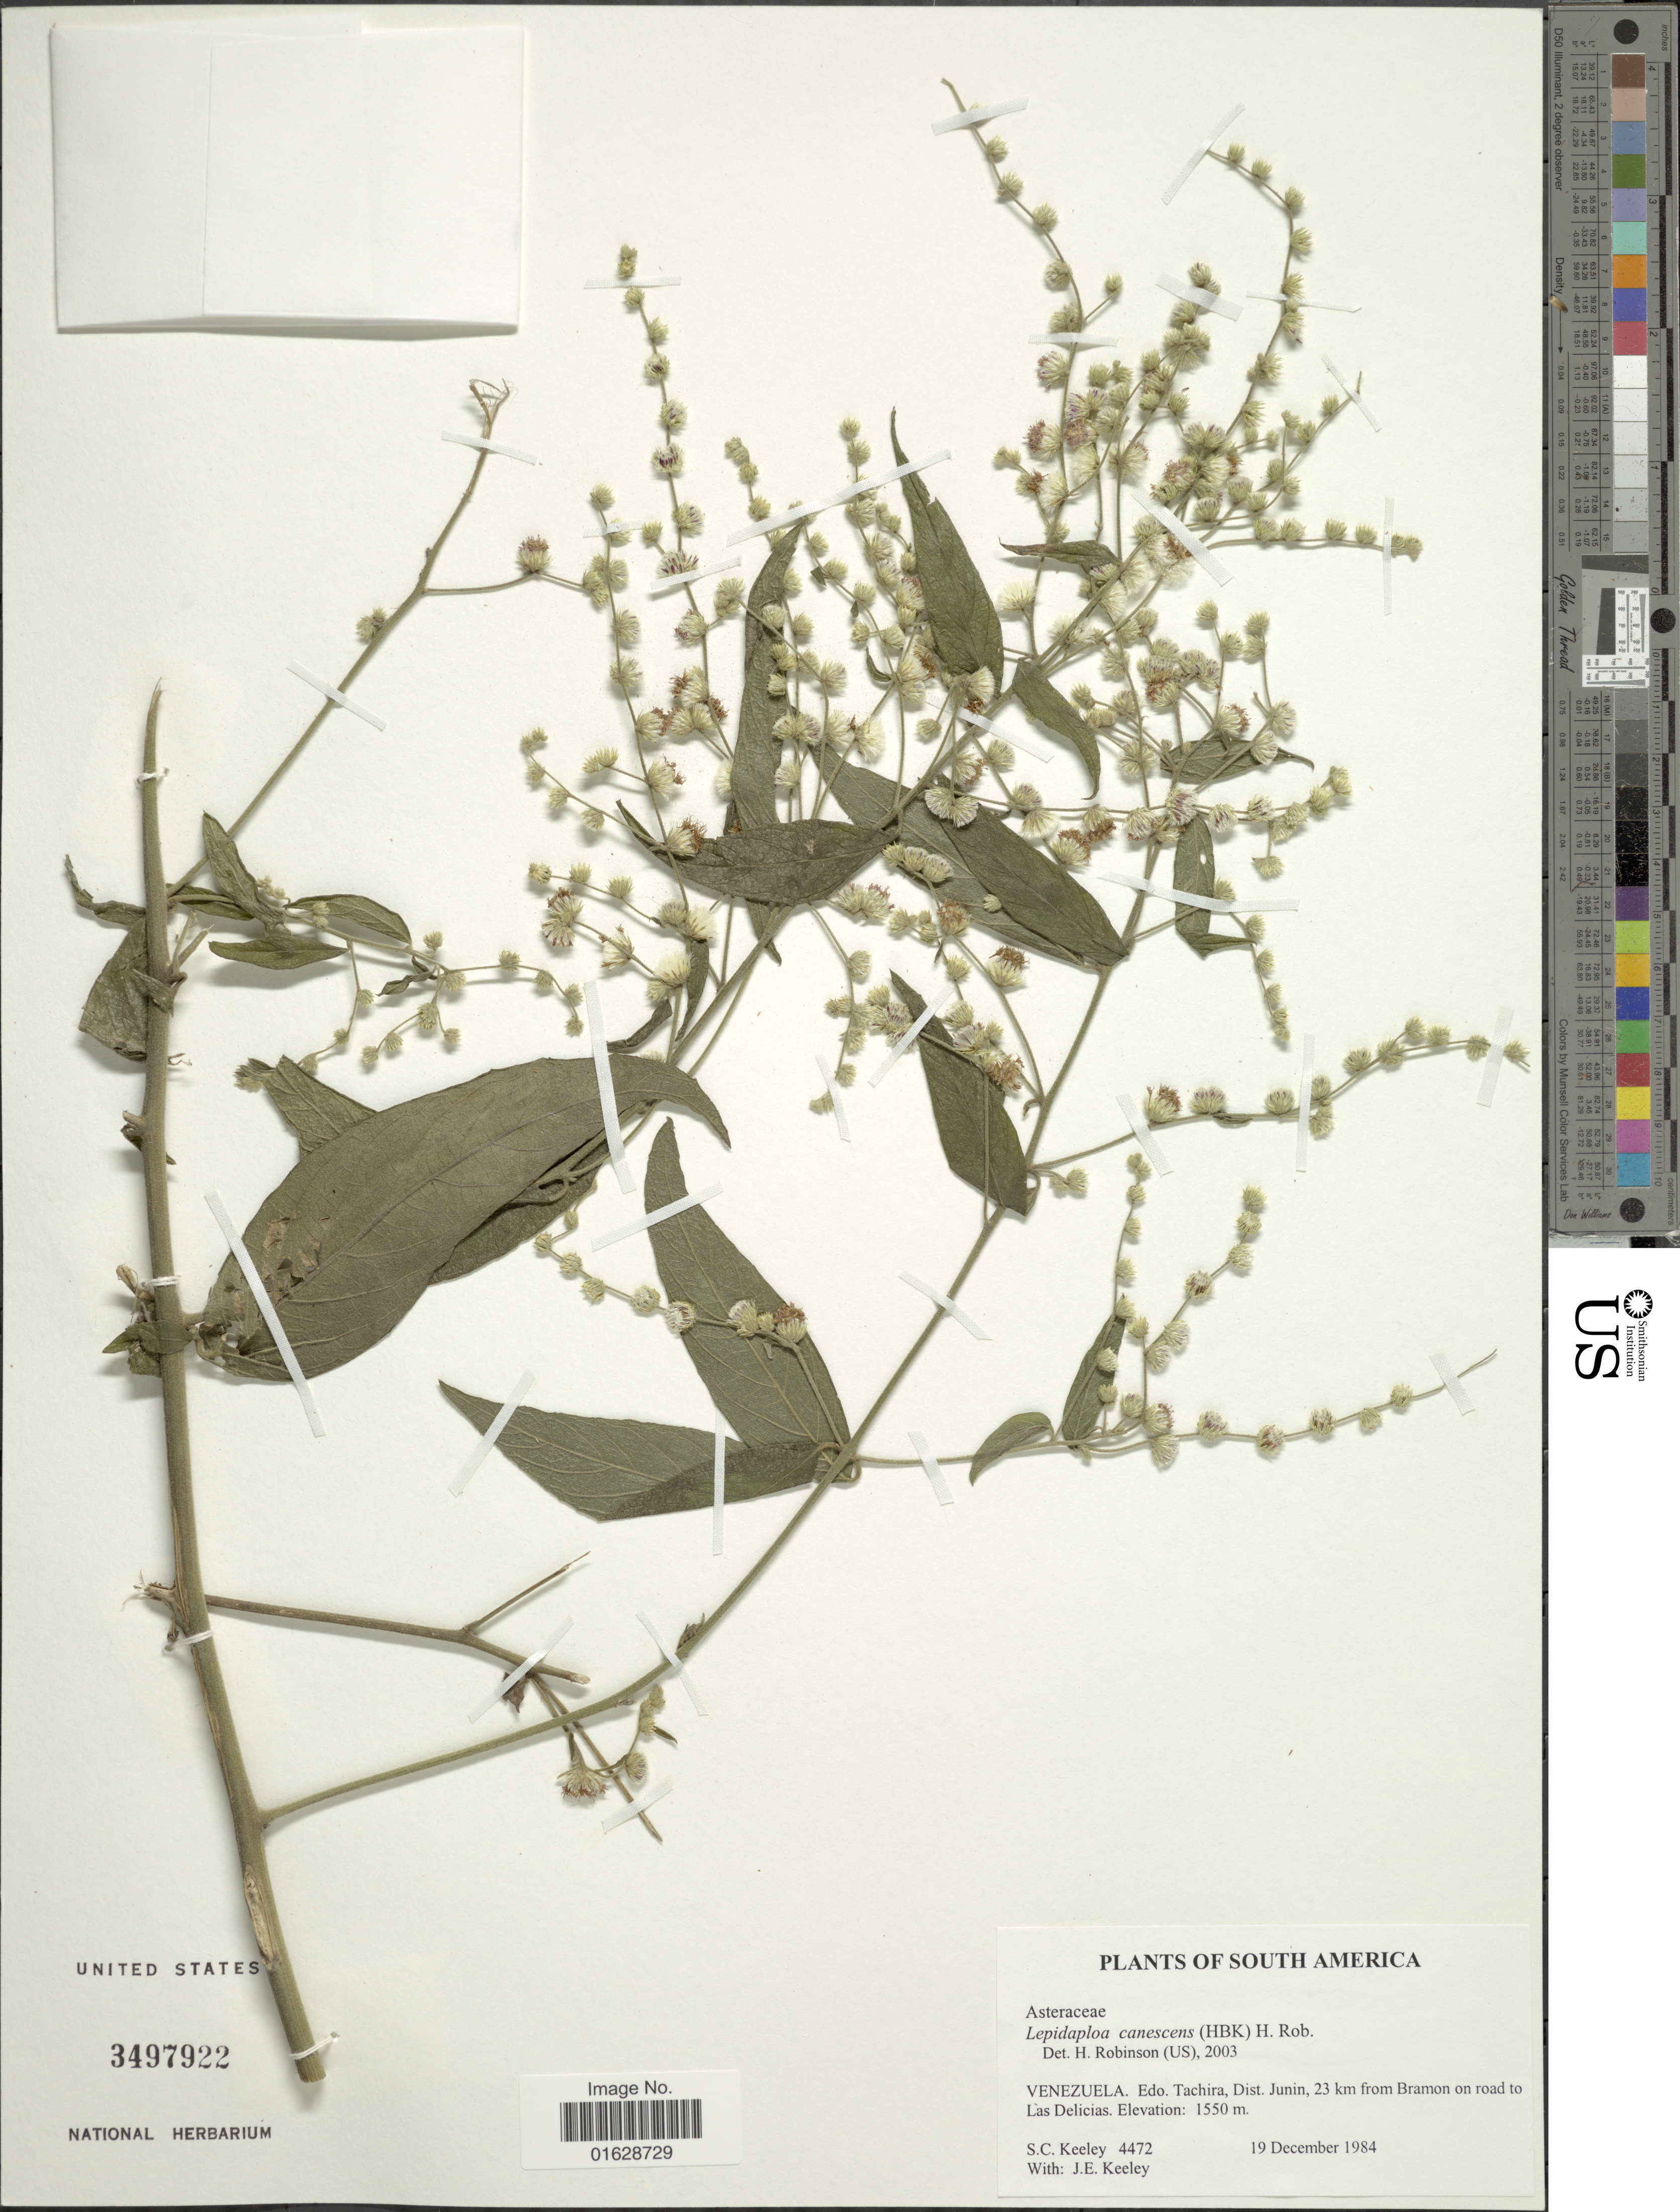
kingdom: Plantae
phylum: Tracheophyta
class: Magnoliopsida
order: Asterales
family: Asteraceae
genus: Lepidaploa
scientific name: Lepidaploa canescens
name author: (Kunth) H. Rob.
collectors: S. C. Keeley & J. E. Keeley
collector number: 4472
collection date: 1984-12-19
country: Venezuela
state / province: Tachira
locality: Venezuela. Edo. Tachira, Dist. Junin, 23 km from Bramon on road to Las Delicias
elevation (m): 1550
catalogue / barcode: US 3497922